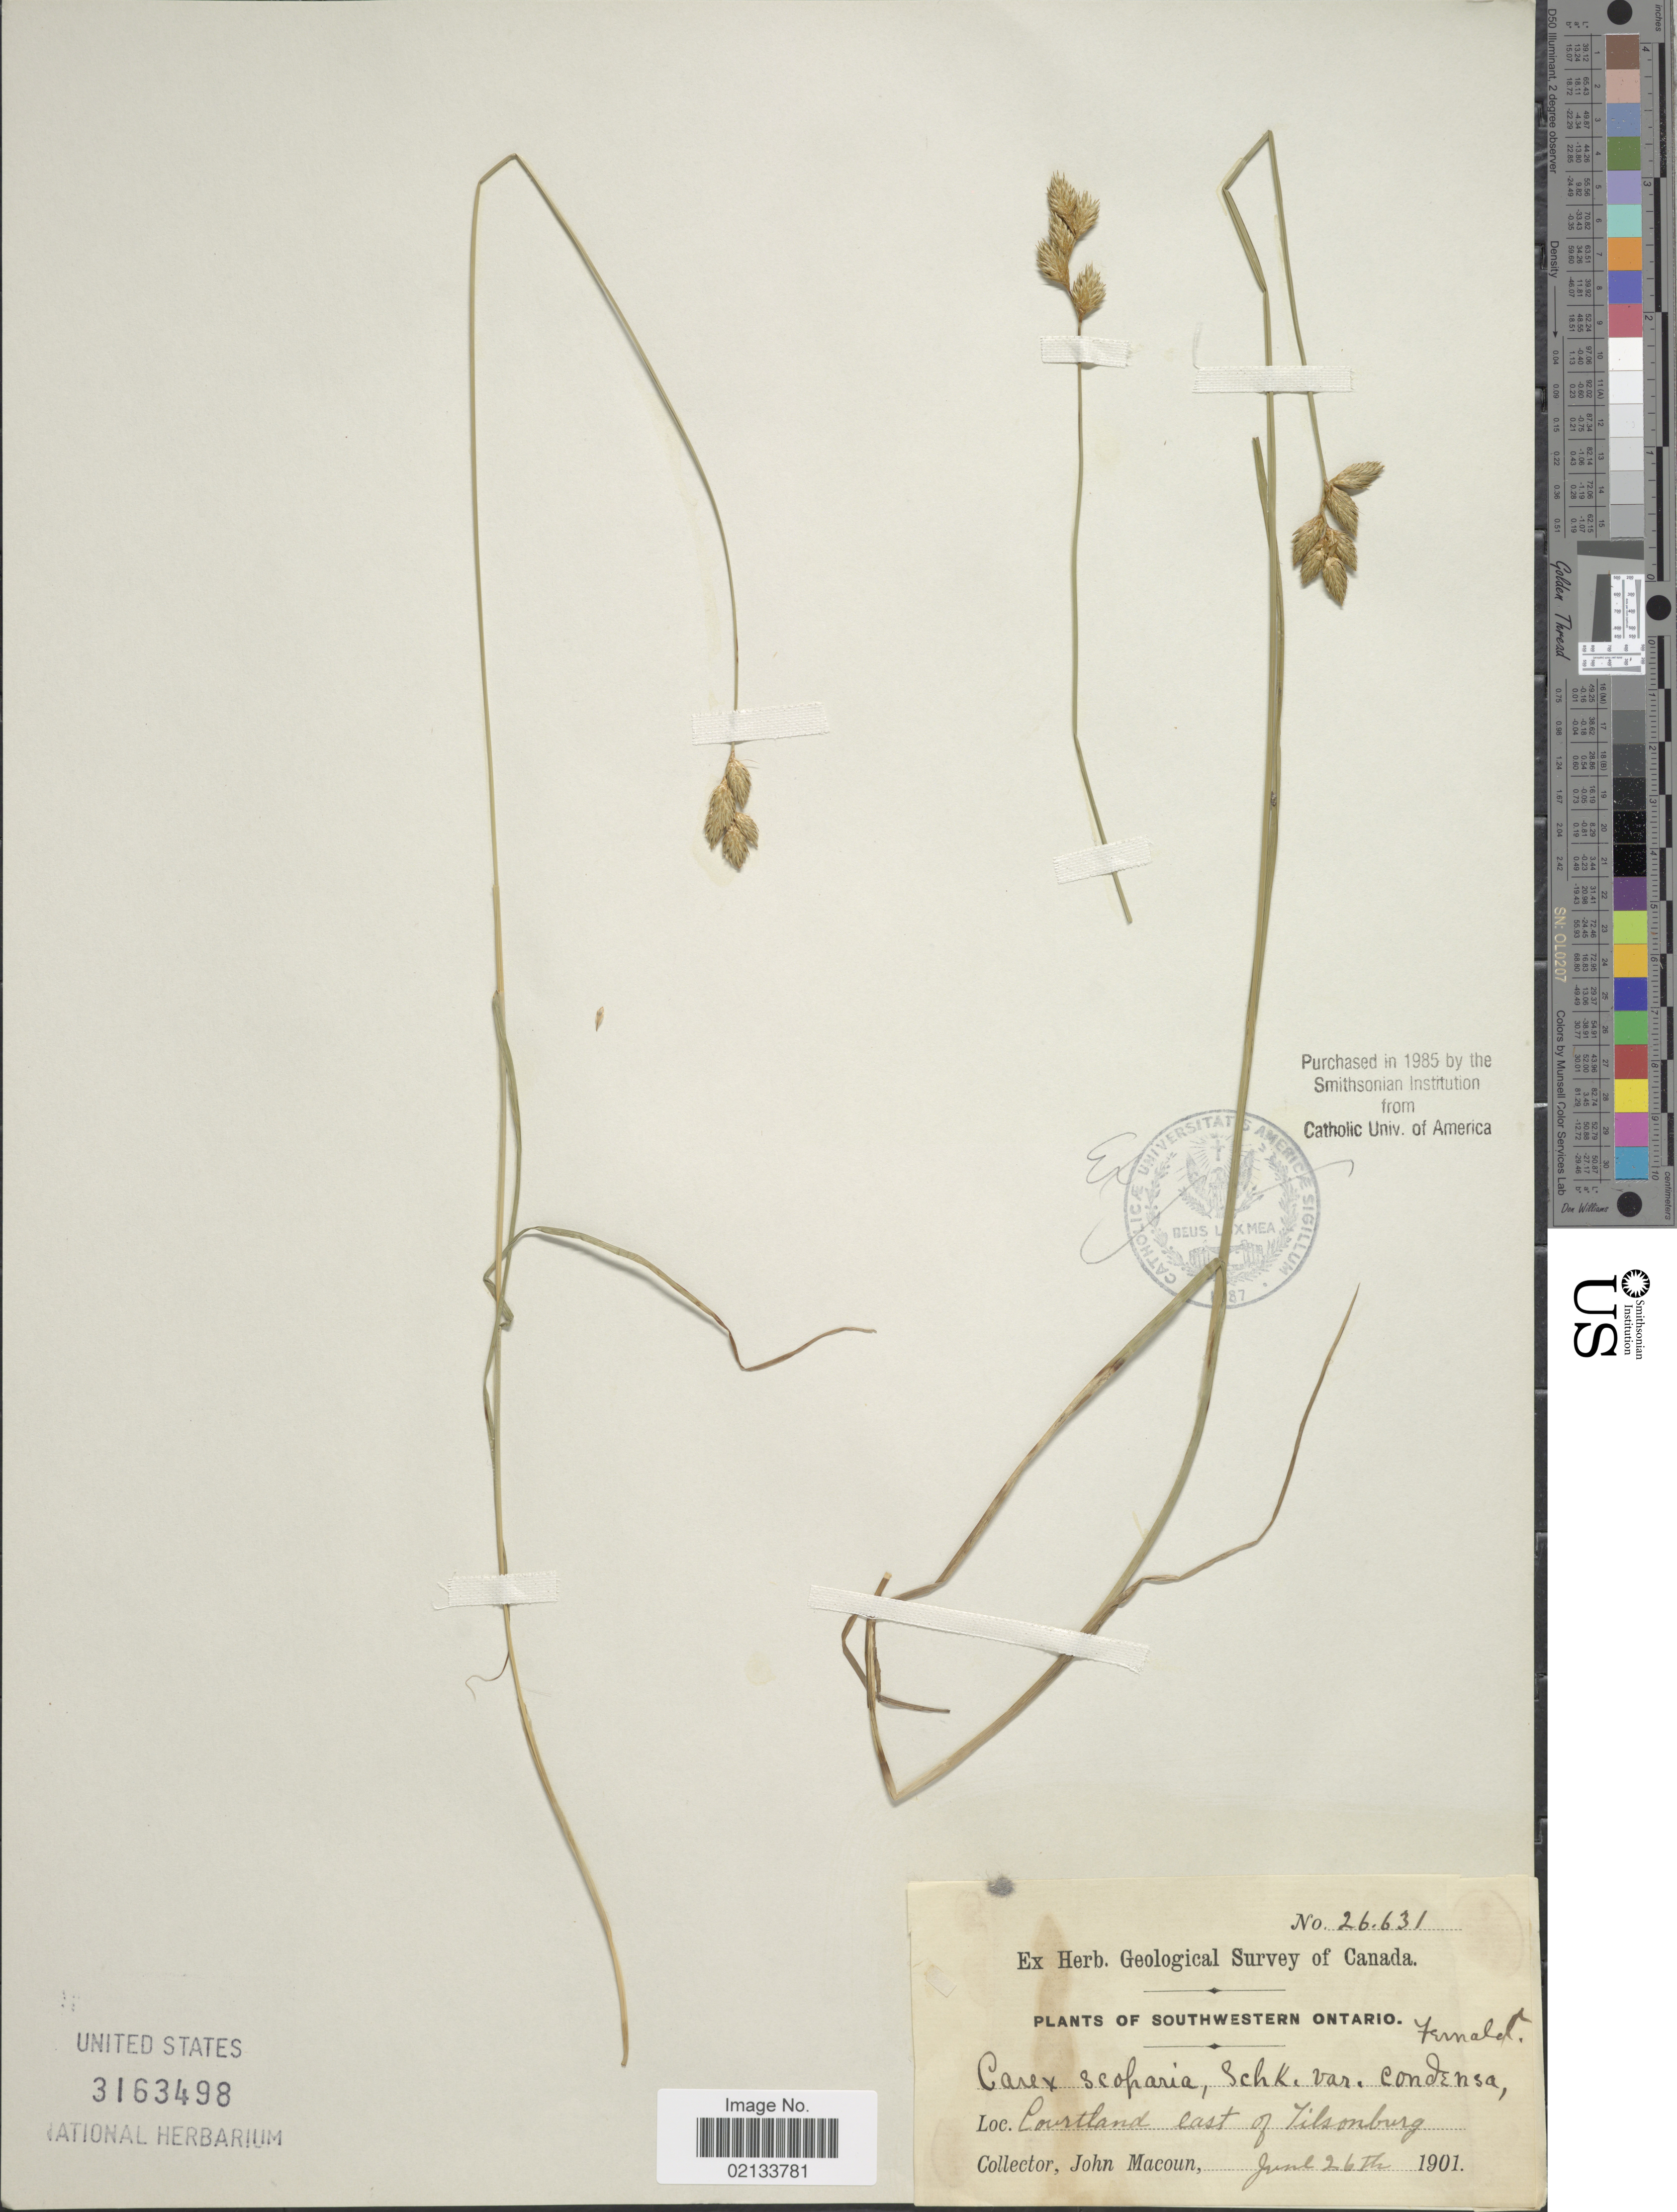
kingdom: Plantae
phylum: Tracheophyta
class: Liliopsida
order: Poales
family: Cyperaceae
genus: Carex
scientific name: Carex scoparia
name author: Schkuhr ex Willd.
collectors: J. Macoun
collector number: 26631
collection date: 1901-06-26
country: Canada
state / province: Ontario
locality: Southwestern Onatrio, Courtland east of Tilsonburg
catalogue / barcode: US 3163498